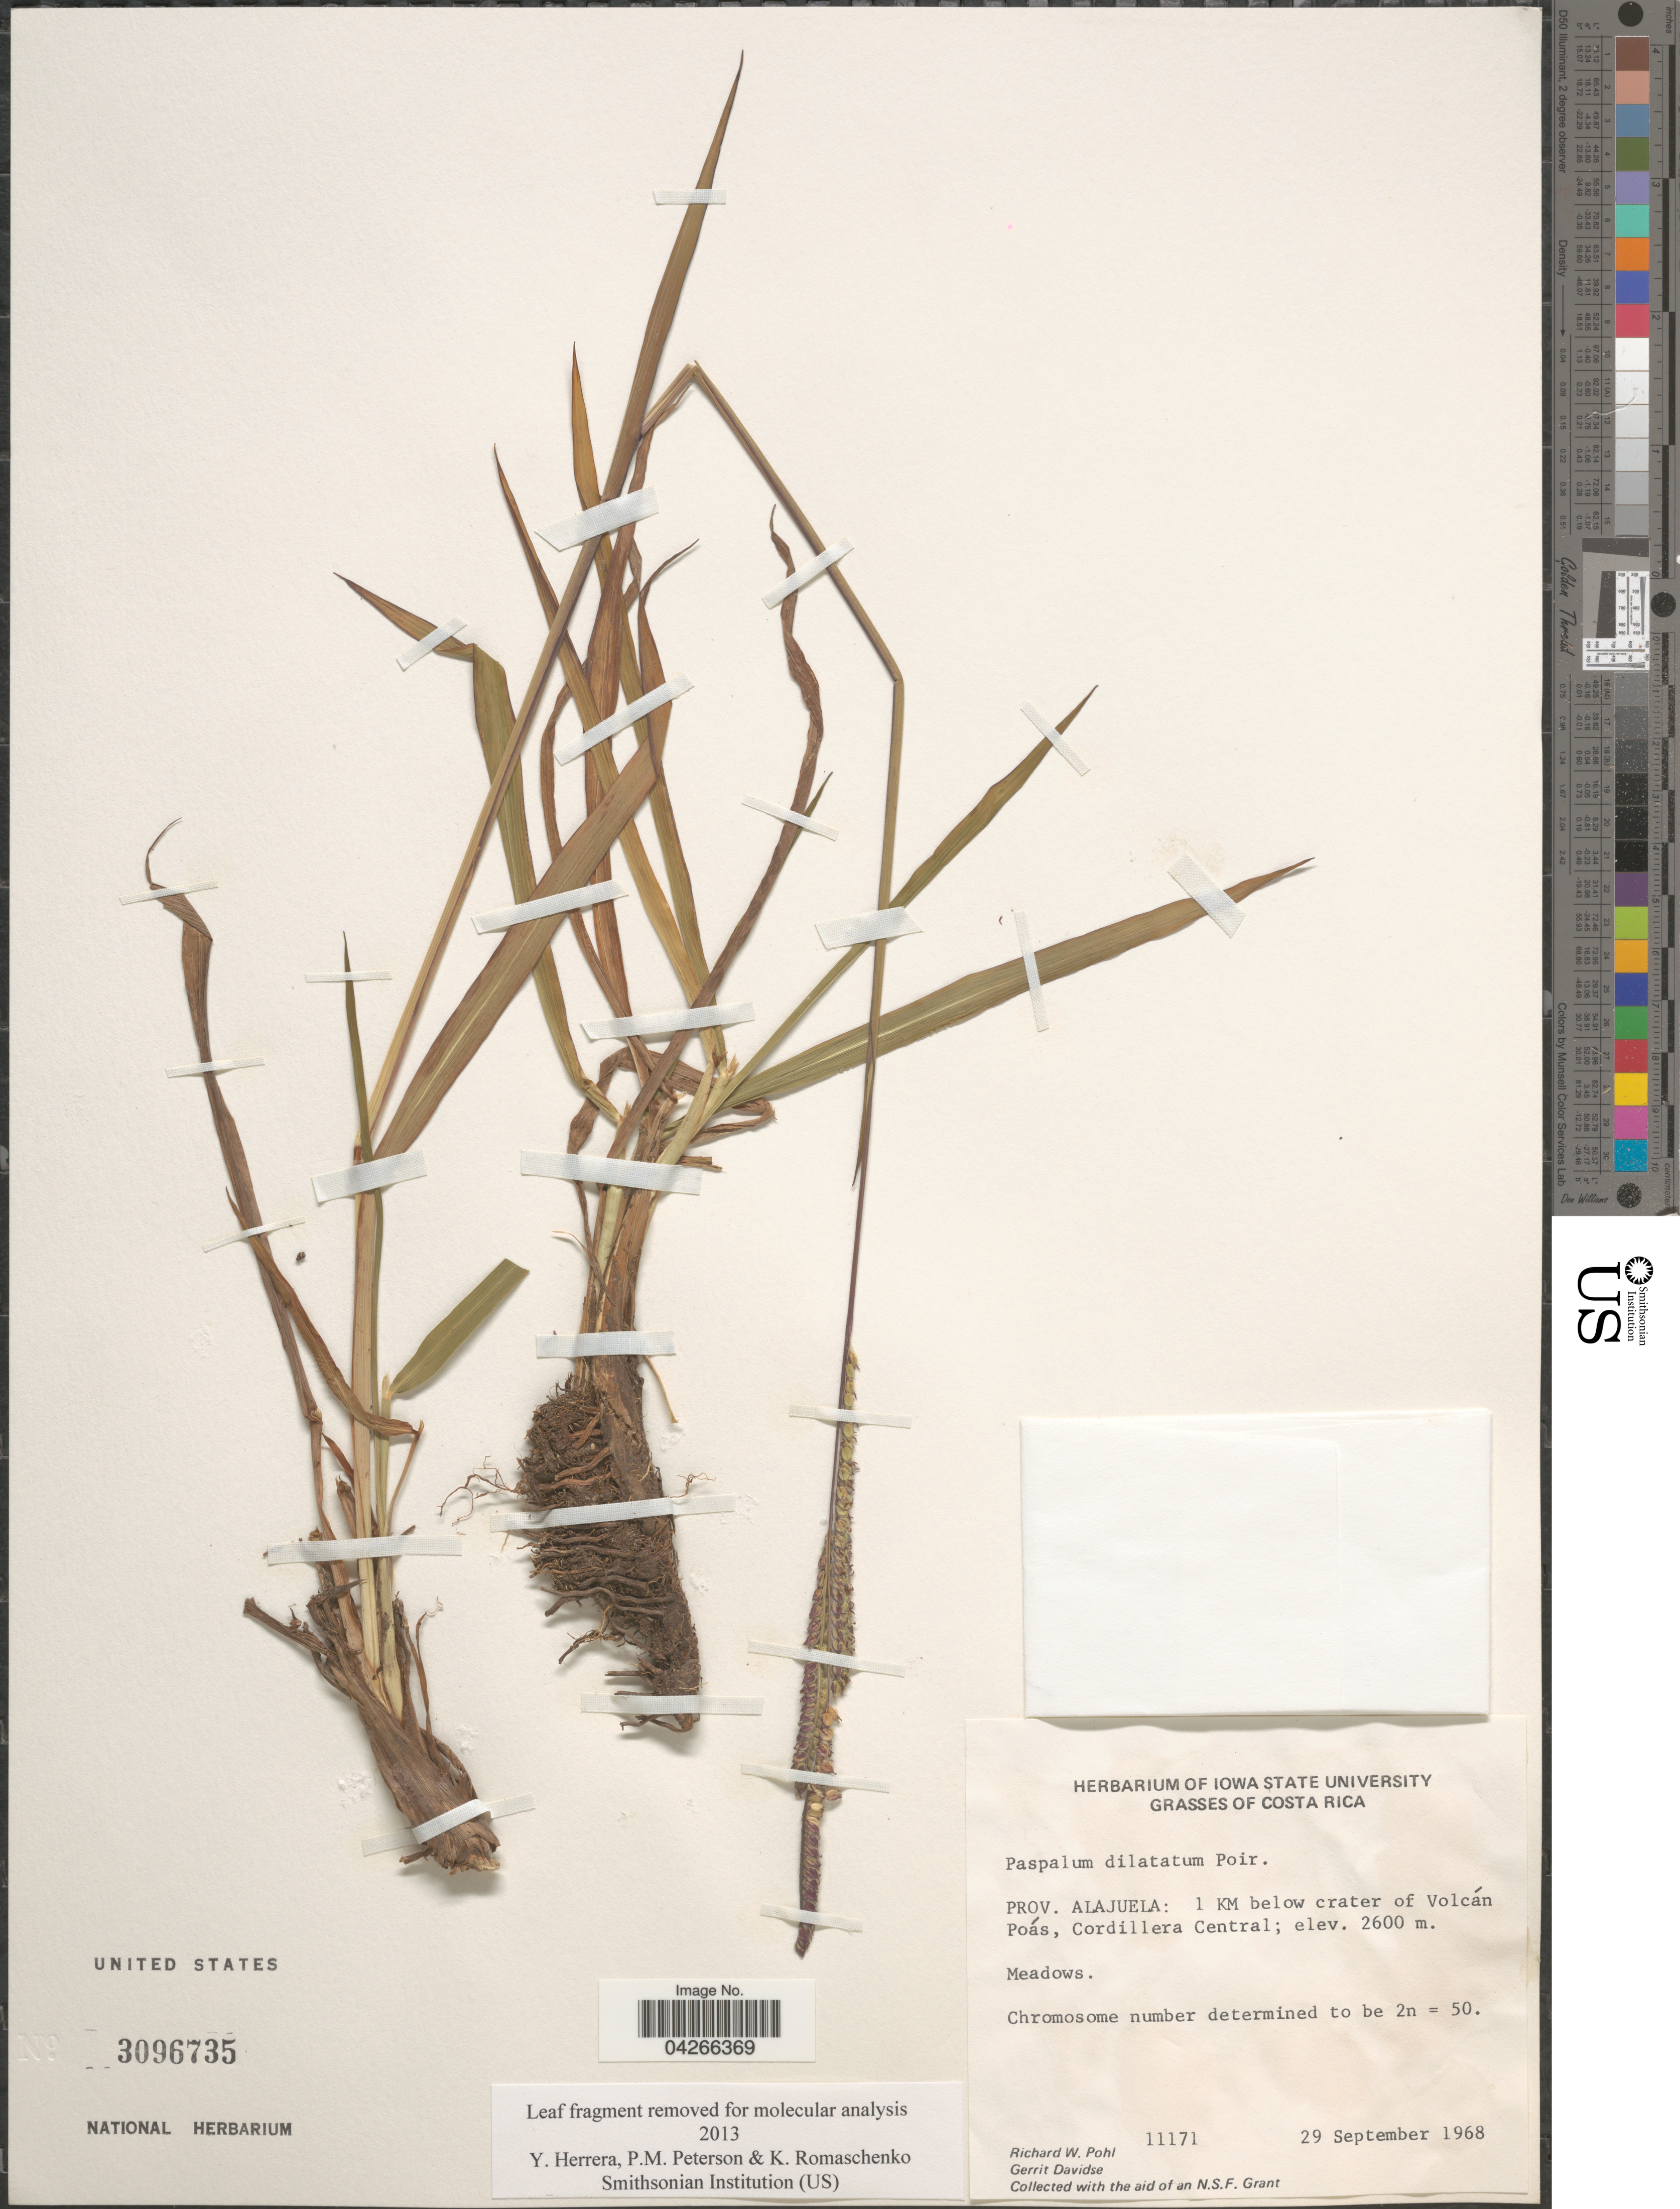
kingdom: Plantae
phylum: Tracheophyta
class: Liliopsida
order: Poales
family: Poaceae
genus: Paspalum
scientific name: Paspalum dilatatum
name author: Poir.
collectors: R. W. Pohl & G. Davidse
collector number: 11171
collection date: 1968-09-29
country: Costa Rica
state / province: Alajuela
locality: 1 KM below crater of Volcán Poás, Cordillera Central. Meadows.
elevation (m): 2600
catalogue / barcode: US 3096735